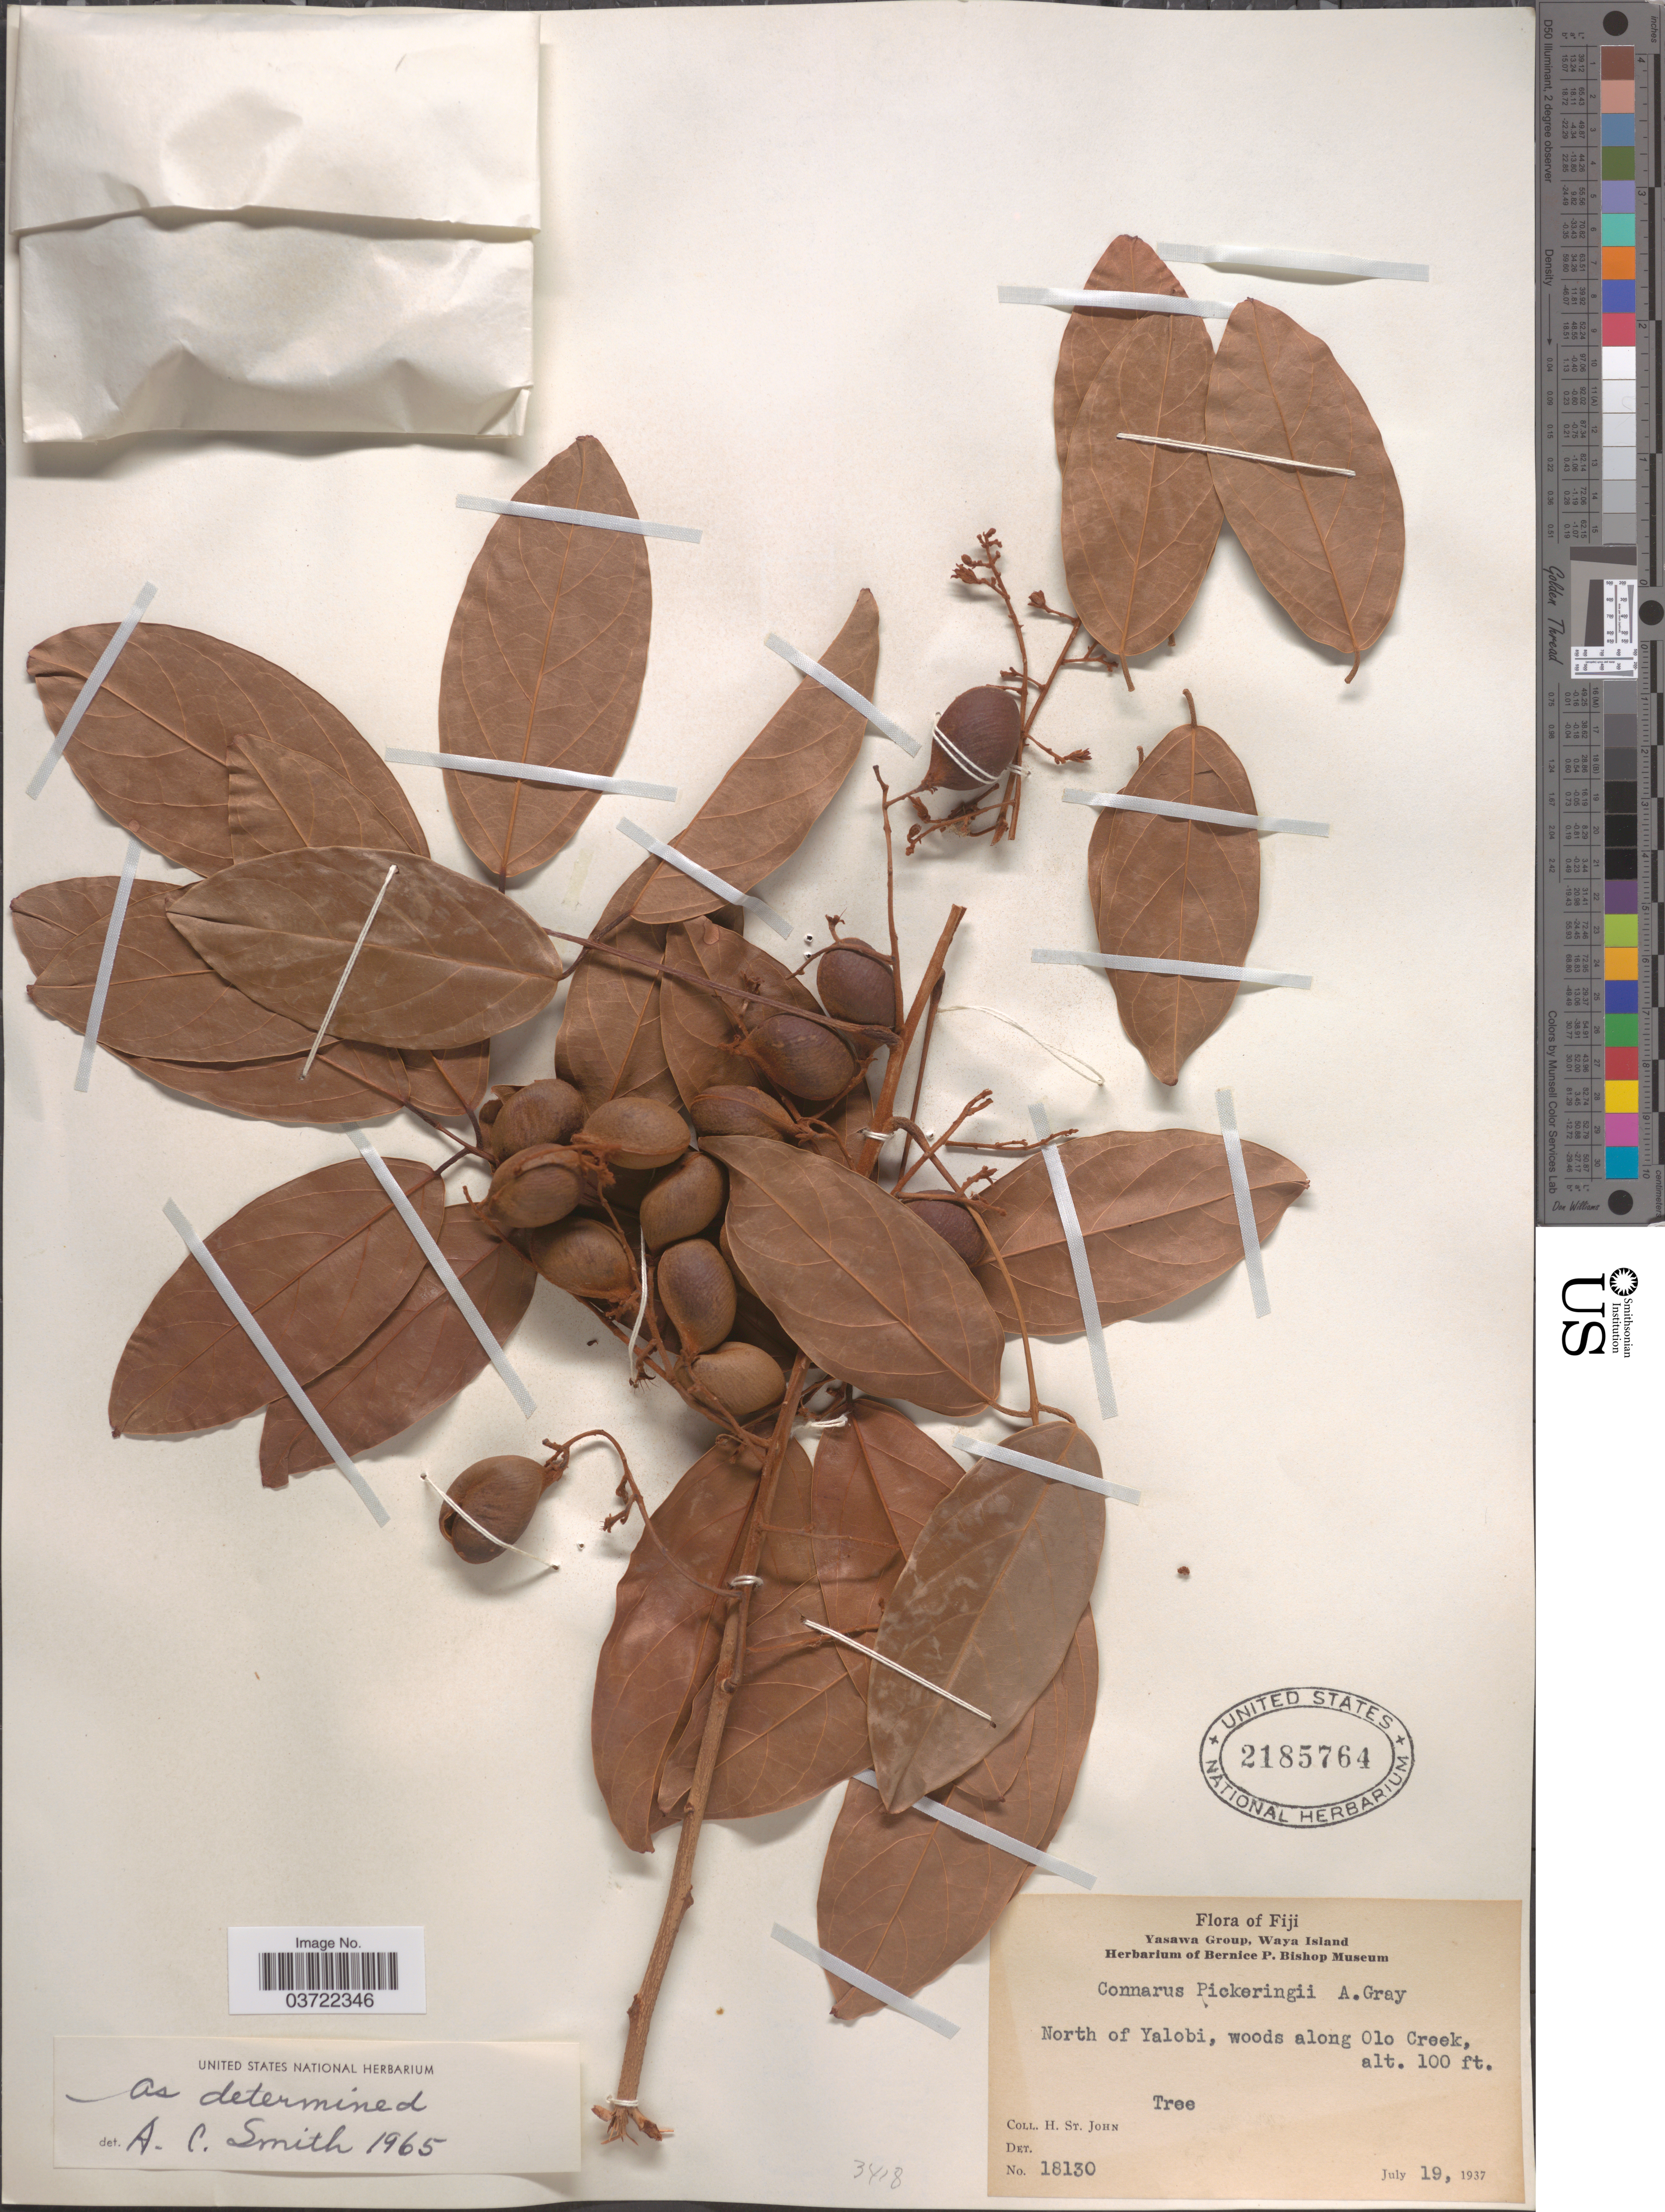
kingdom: Plantae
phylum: Tracheophyta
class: Magnoliopsida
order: Oxalidales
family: Connaraceae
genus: Connarus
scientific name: Connarus pickeringii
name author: A. Gray in Wilkes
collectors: H. St. John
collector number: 18130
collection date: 1937-07-19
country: Fiji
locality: Yasawa Group, Waya Island. North of Yalobi, woods along Olo Creek.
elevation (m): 30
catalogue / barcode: US 2185764